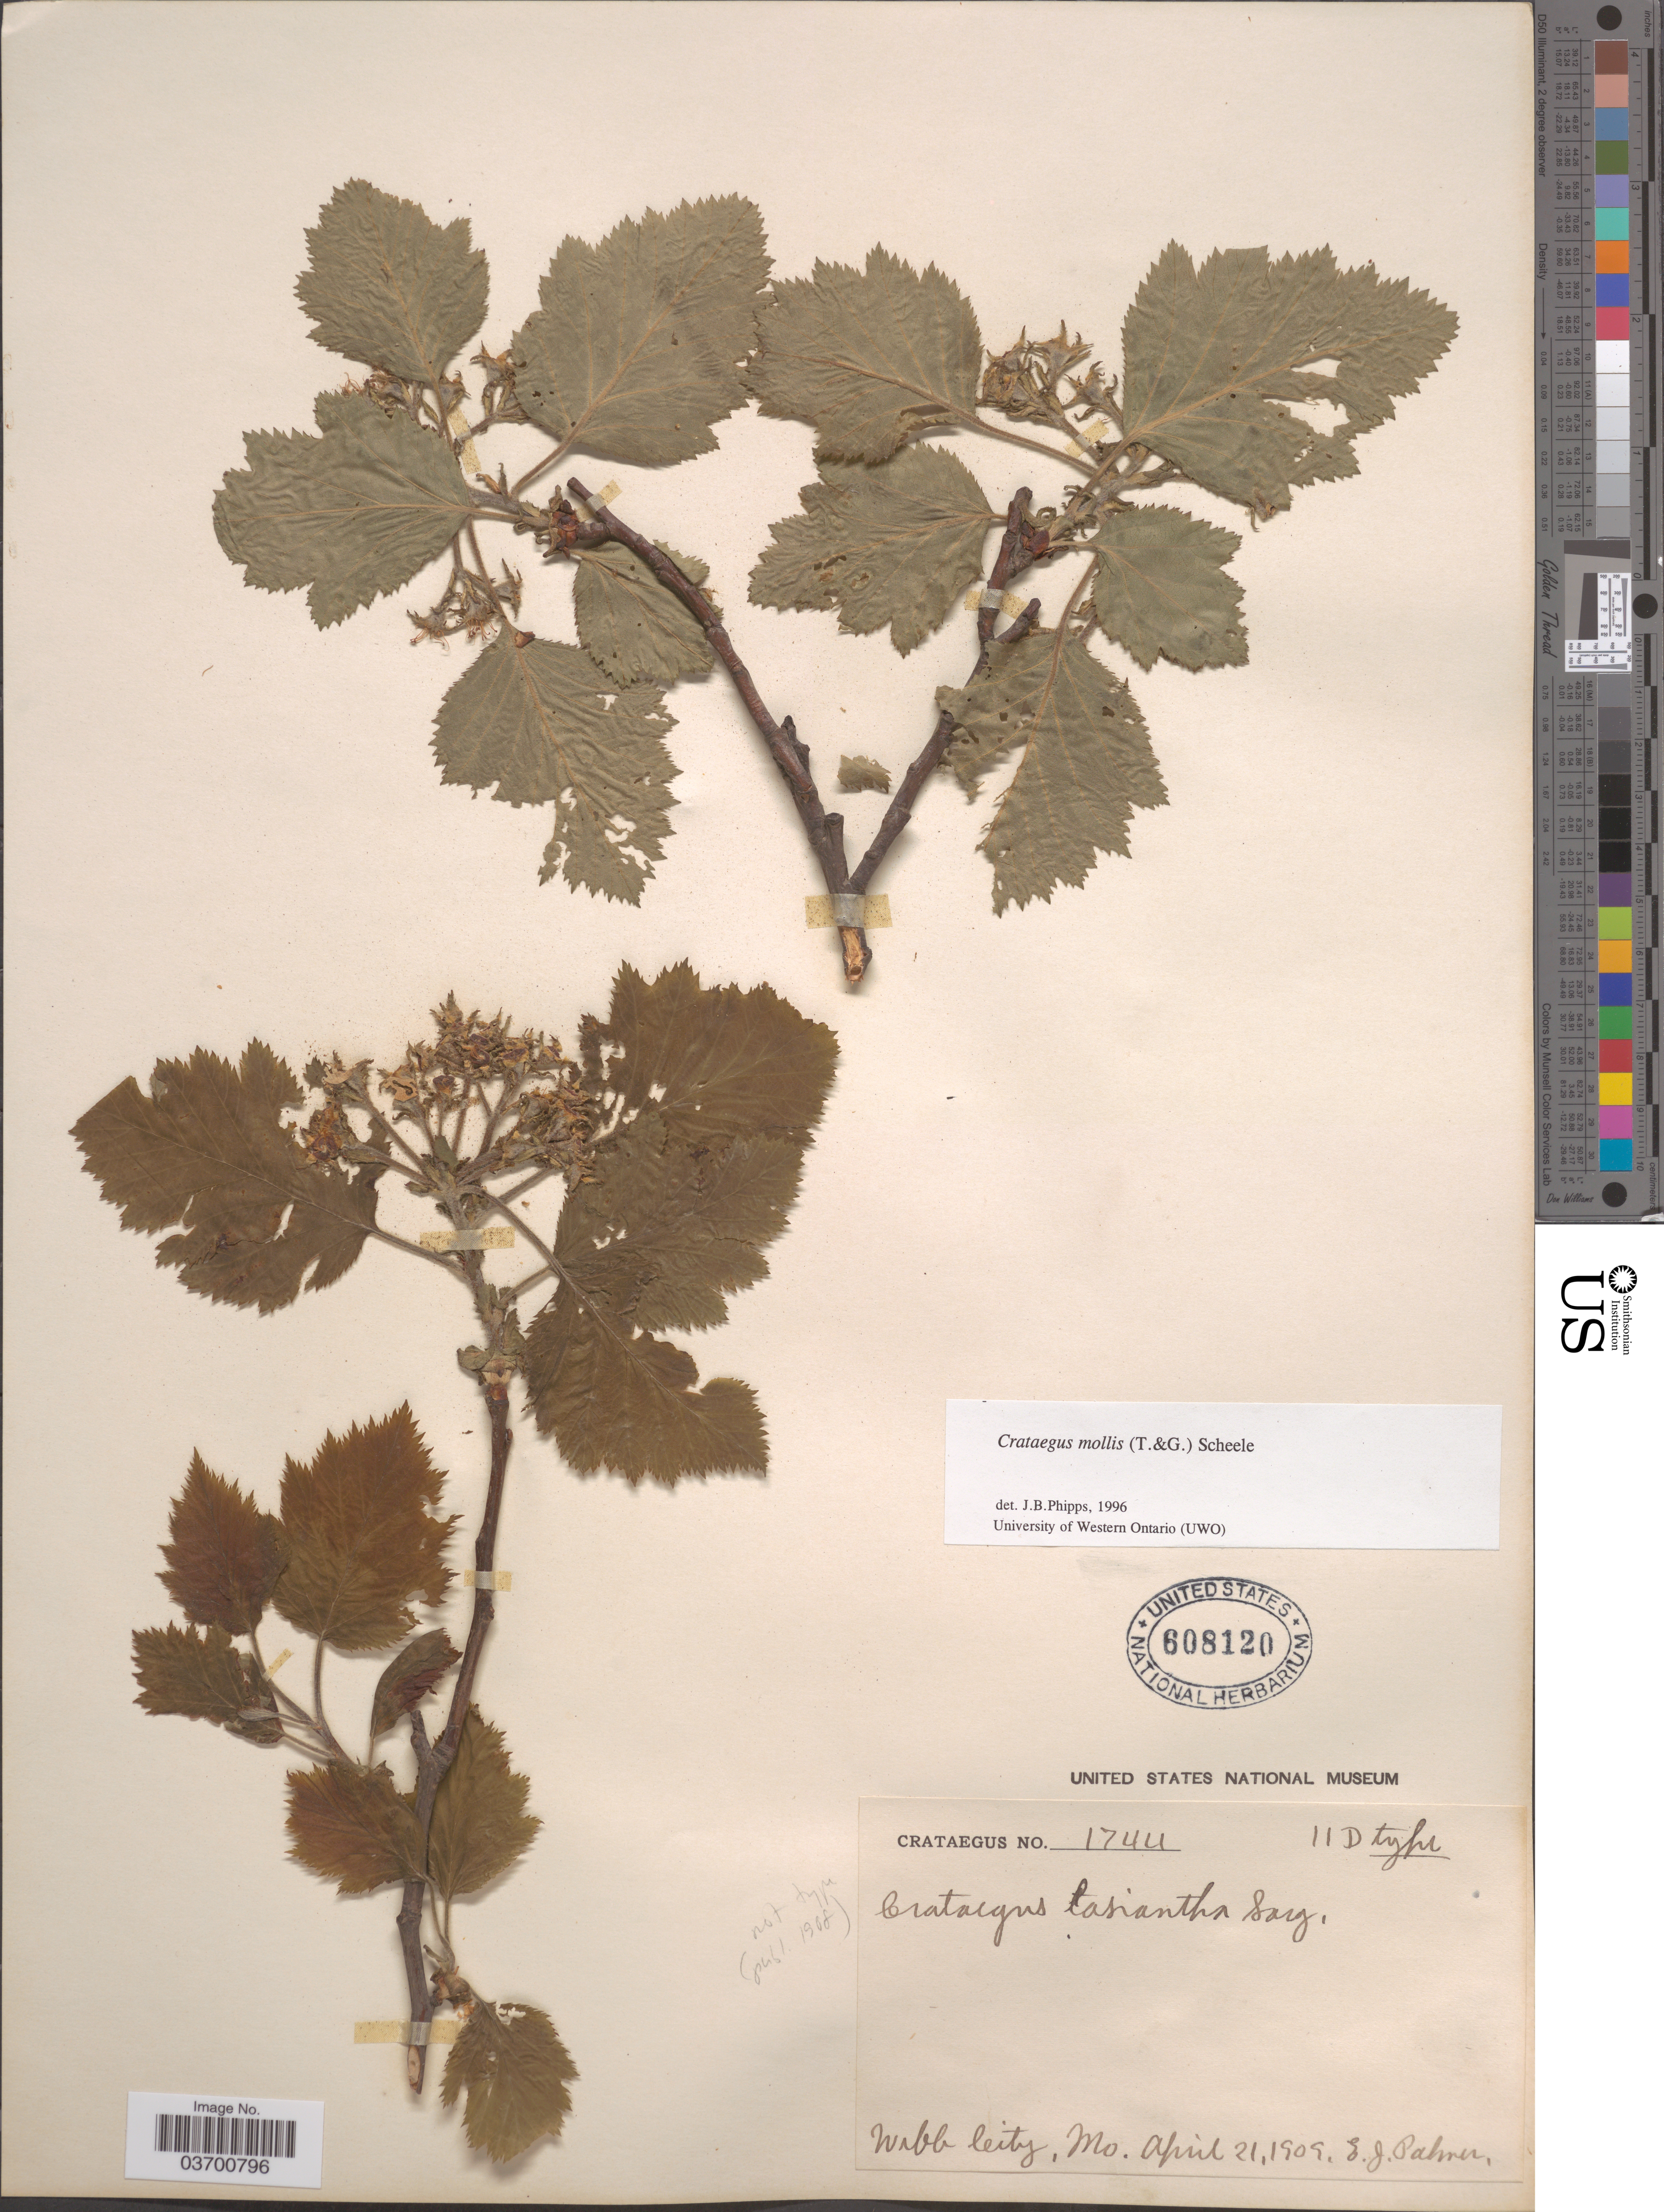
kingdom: Plantae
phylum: Tracheophyta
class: Magnoliopsida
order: Rosales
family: Rosaceae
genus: Crataegus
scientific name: Crataegus mollis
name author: (Torr. & A. Gray) Scheele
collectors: E. J. Palmer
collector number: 1744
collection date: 1909-04-21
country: United States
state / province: Missouri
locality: Webb City.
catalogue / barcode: US 608120